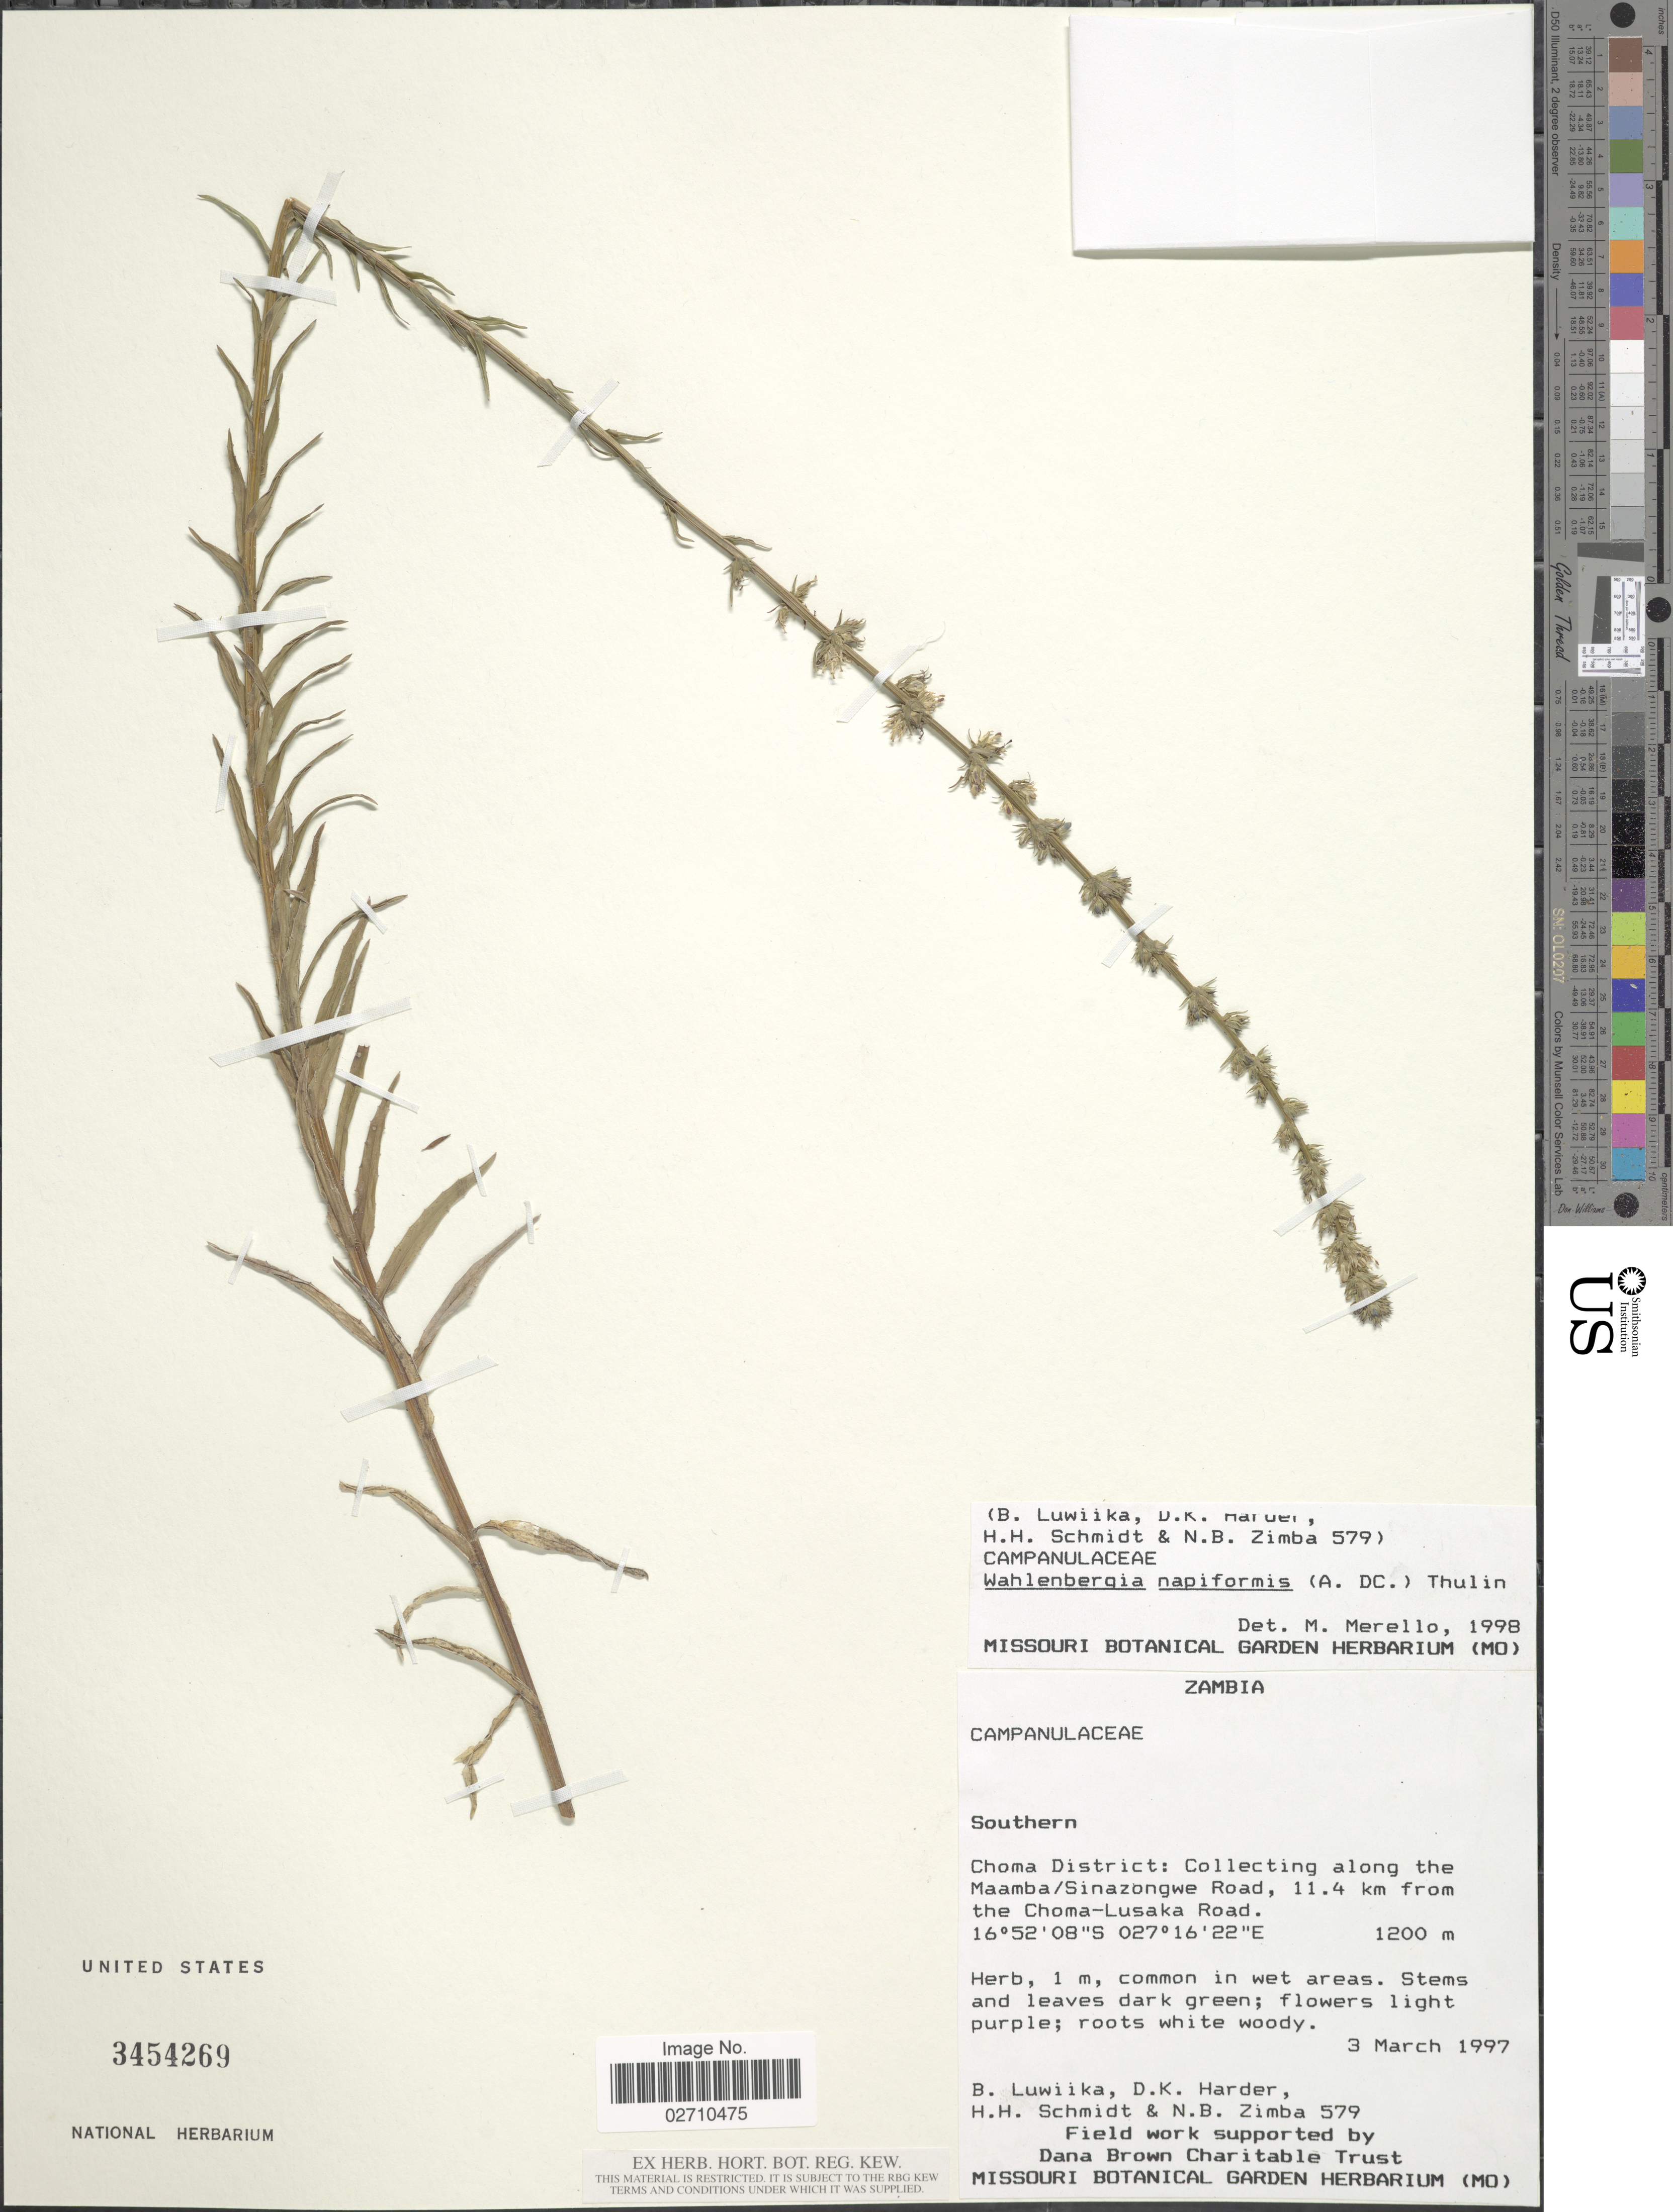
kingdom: Plantae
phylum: Tracheophyta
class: Magnoliopsida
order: Asterales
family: Campanulaceae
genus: Wahlenbergia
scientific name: Wahlenbergia napiformis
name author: (A. DC.) Thulin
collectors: B. Luwiika, D. Harder, H. H. Schmidt & N. B. Zimba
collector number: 579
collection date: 1997-03-03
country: Zambia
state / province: Southern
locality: Choma District: Collecting along the Maamba/Sinazongwe Road, 11.4 km from the Choma-Lusaka Road.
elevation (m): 1200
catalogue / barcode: US 3454269